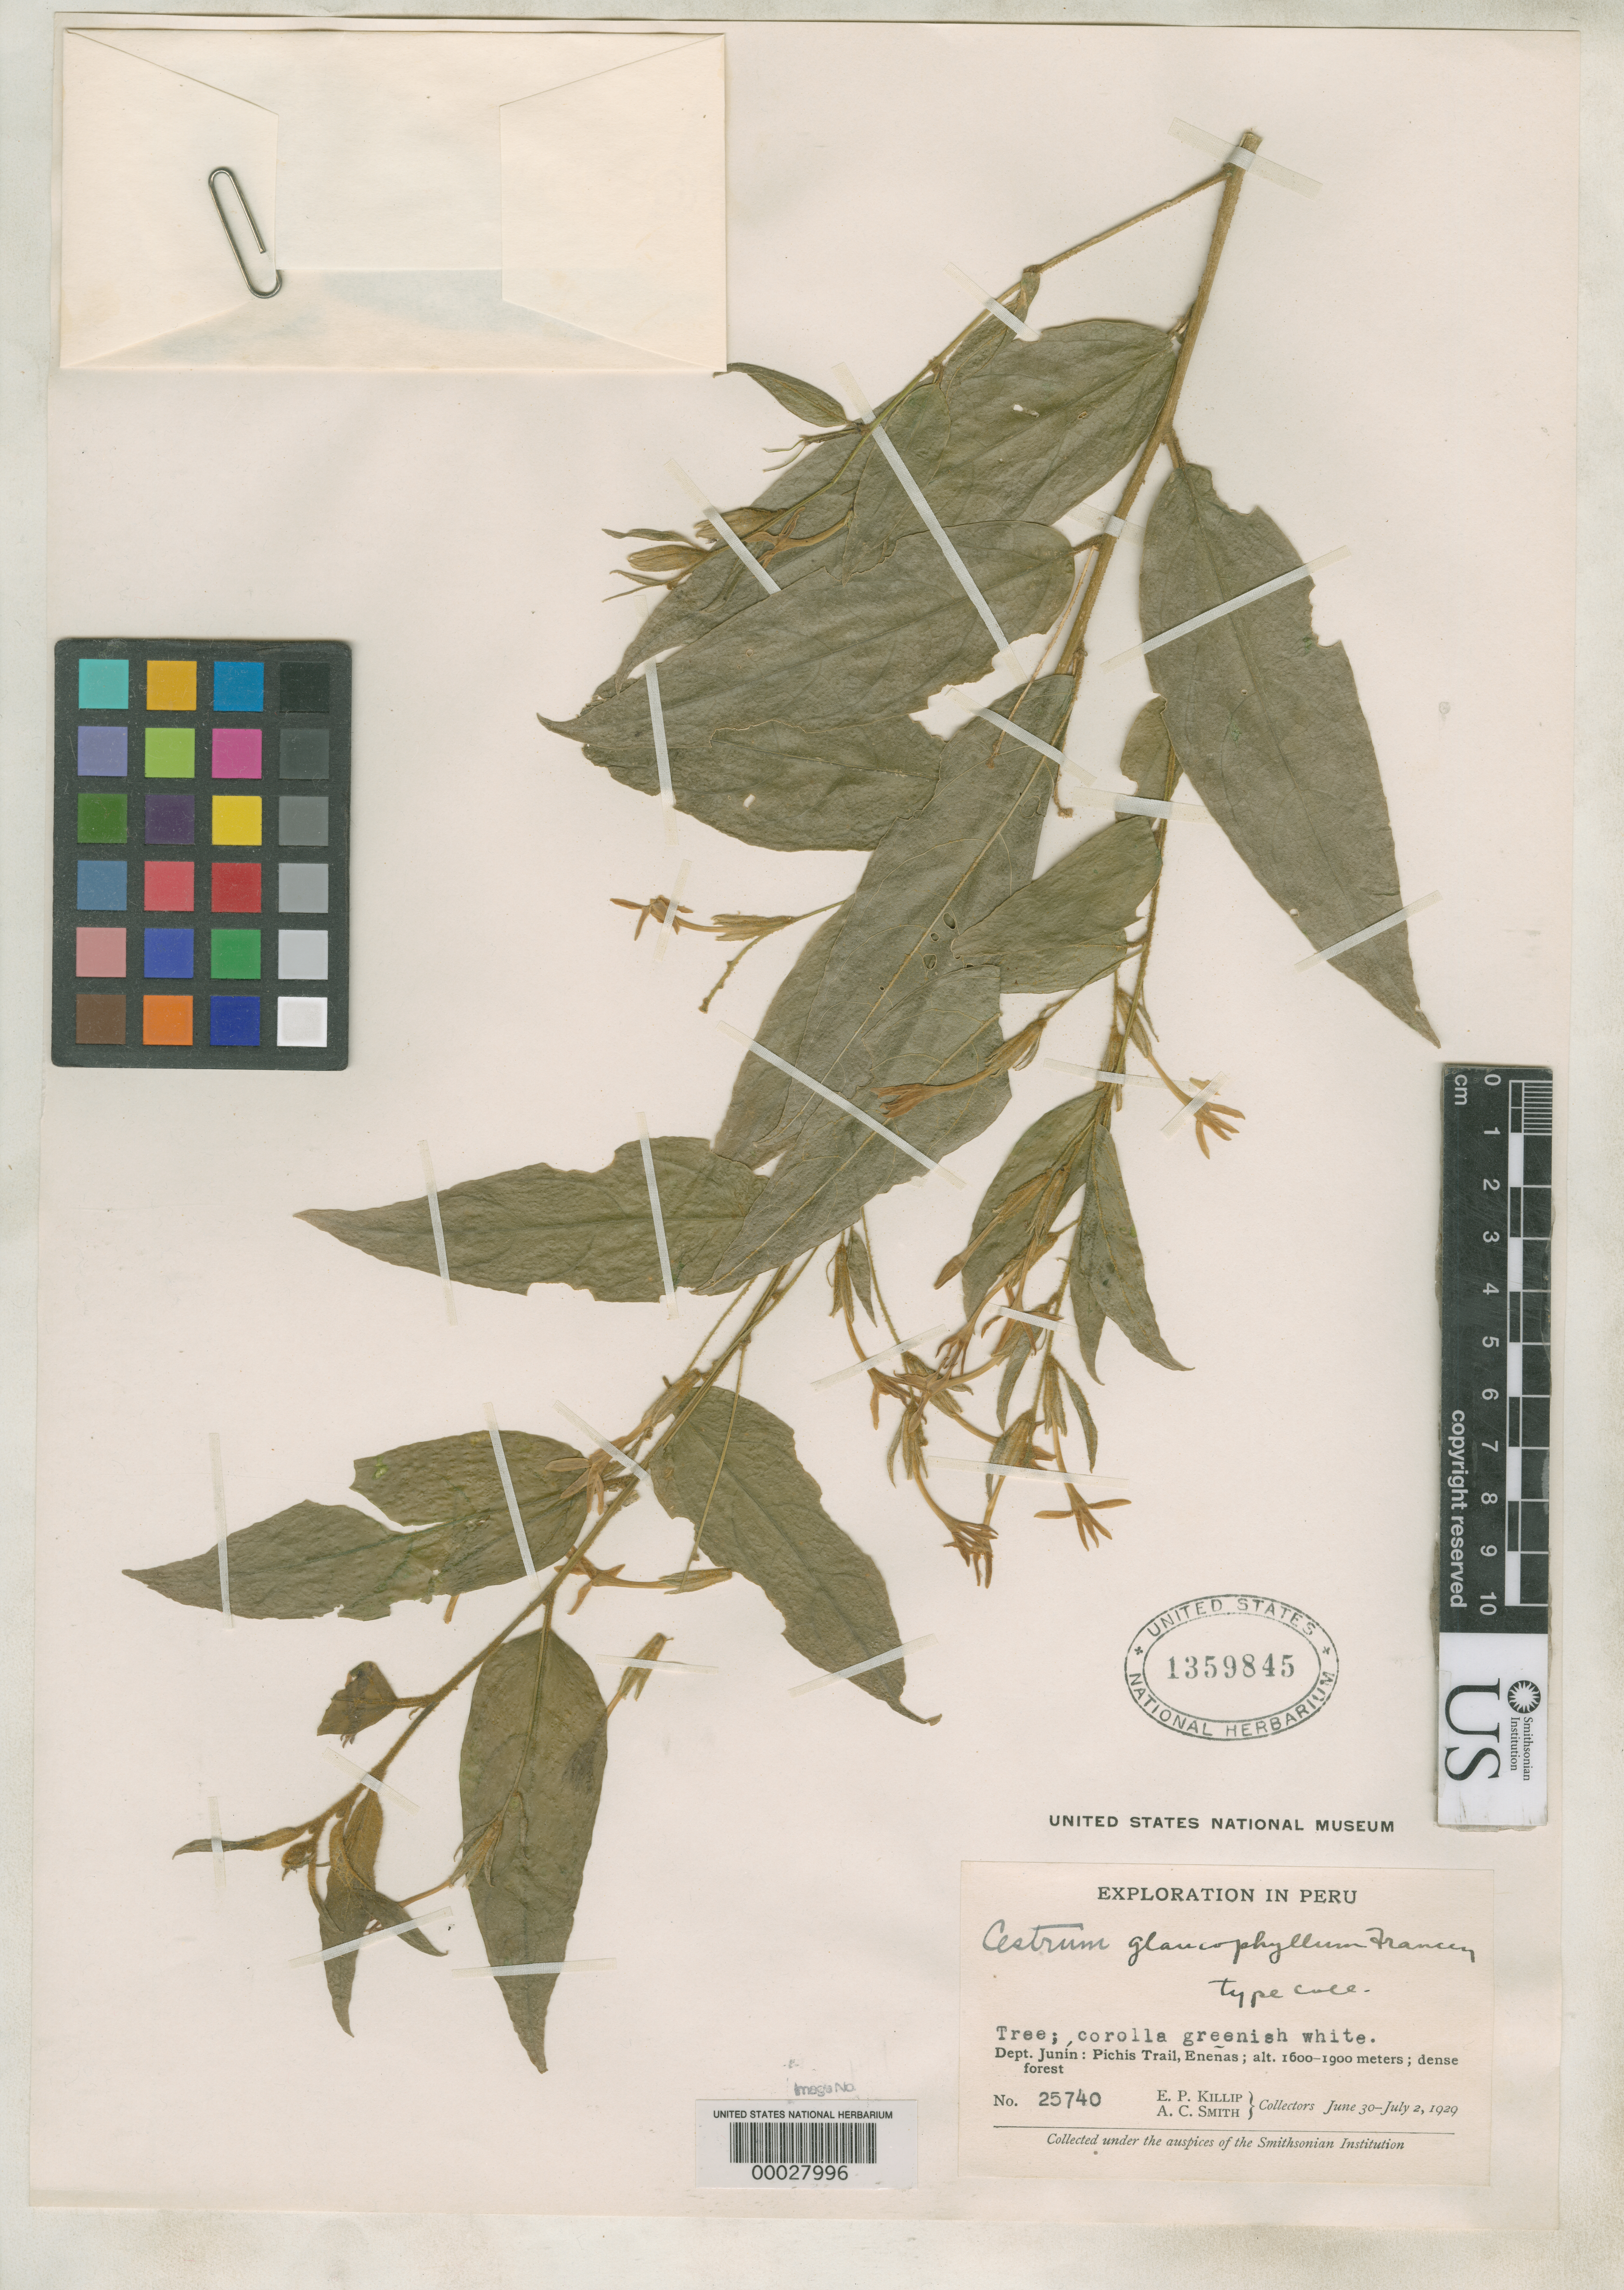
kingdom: Plantae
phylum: Tracheophyta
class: Magnoliopsida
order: Solanales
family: Solanaceae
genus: Cestrum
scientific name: Cestrum glaucophyllum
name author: Francey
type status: Isotype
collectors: E. P. Killip & A. C. Smith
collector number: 25740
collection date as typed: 30 Jun 1929 to 02 Jul 1929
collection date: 1929-06-30/1929-07-02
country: Peru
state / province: Junín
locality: Pichis Trail. Eneñas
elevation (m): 1600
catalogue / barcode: US 1359845